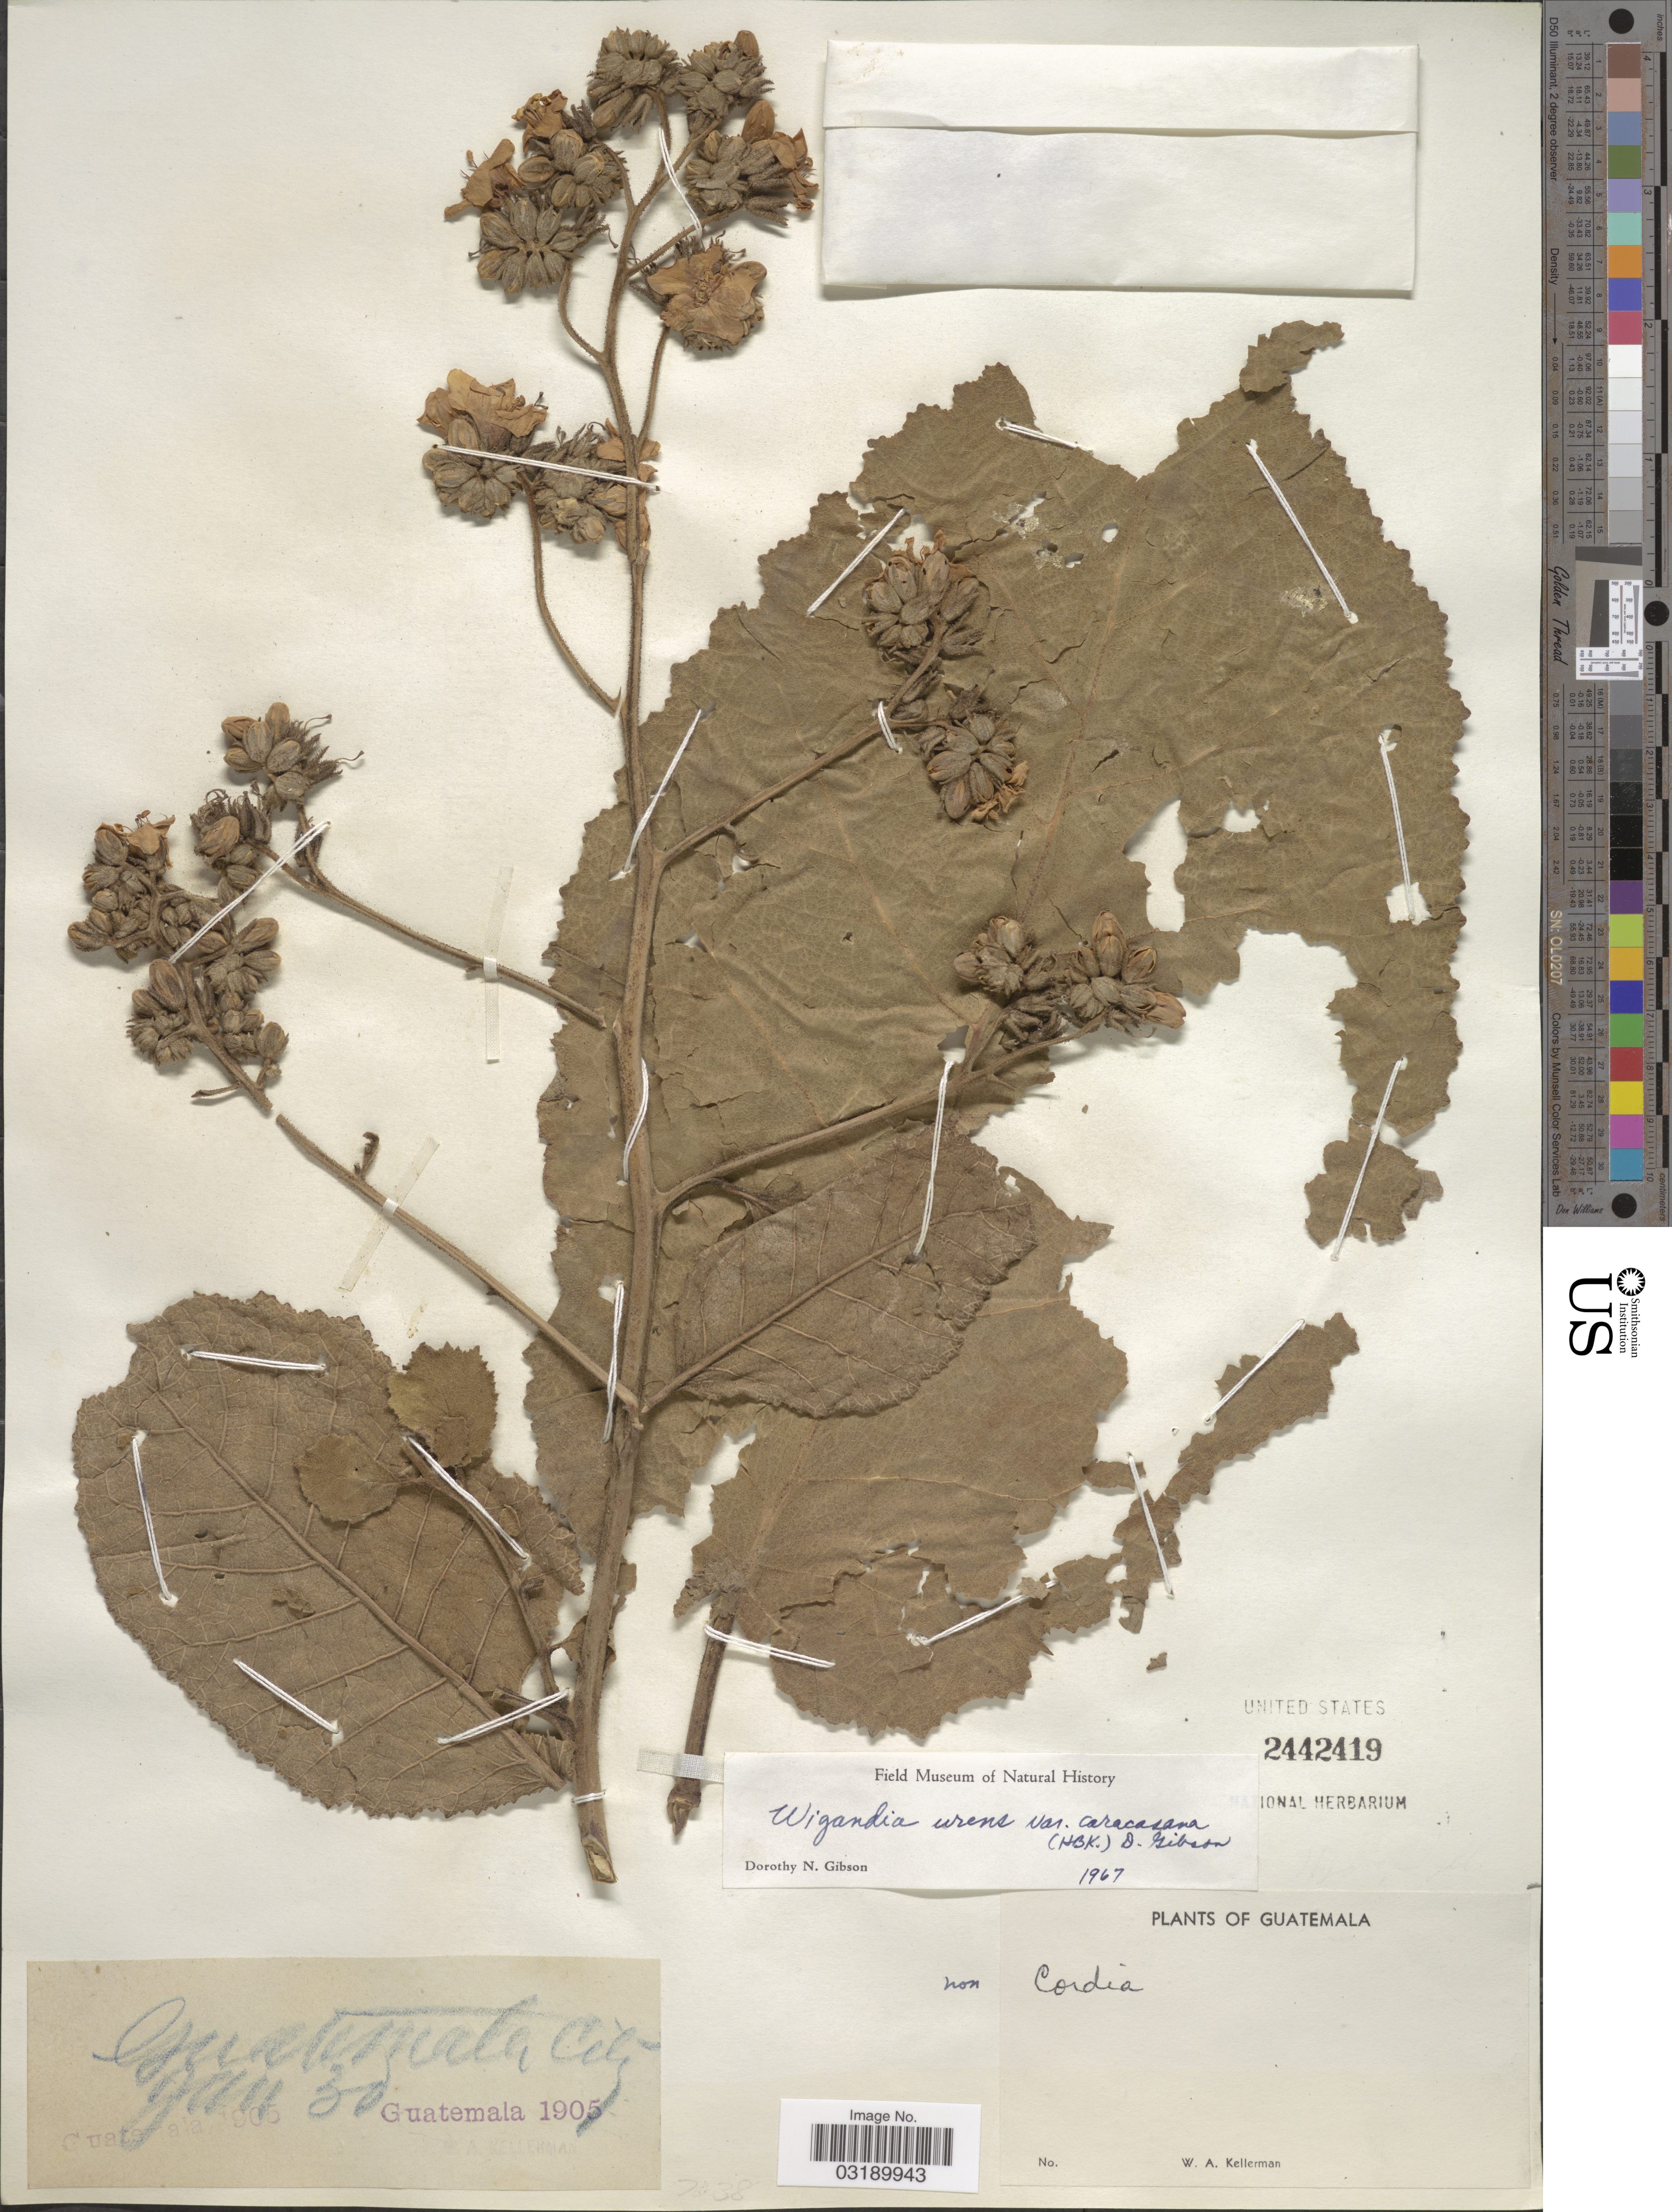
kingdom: Plantae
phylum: Tracheophyta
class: Magnoliopsida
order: Boraginales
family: Namaceae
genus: Wigandia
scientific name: Wigandia urens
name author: (Ruiz & Pav.) Kunth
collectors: W. Kellerman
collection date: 1905-01-30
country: Guatemala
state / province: Guatemala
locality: Guatemala City.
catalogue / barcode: US 2442419